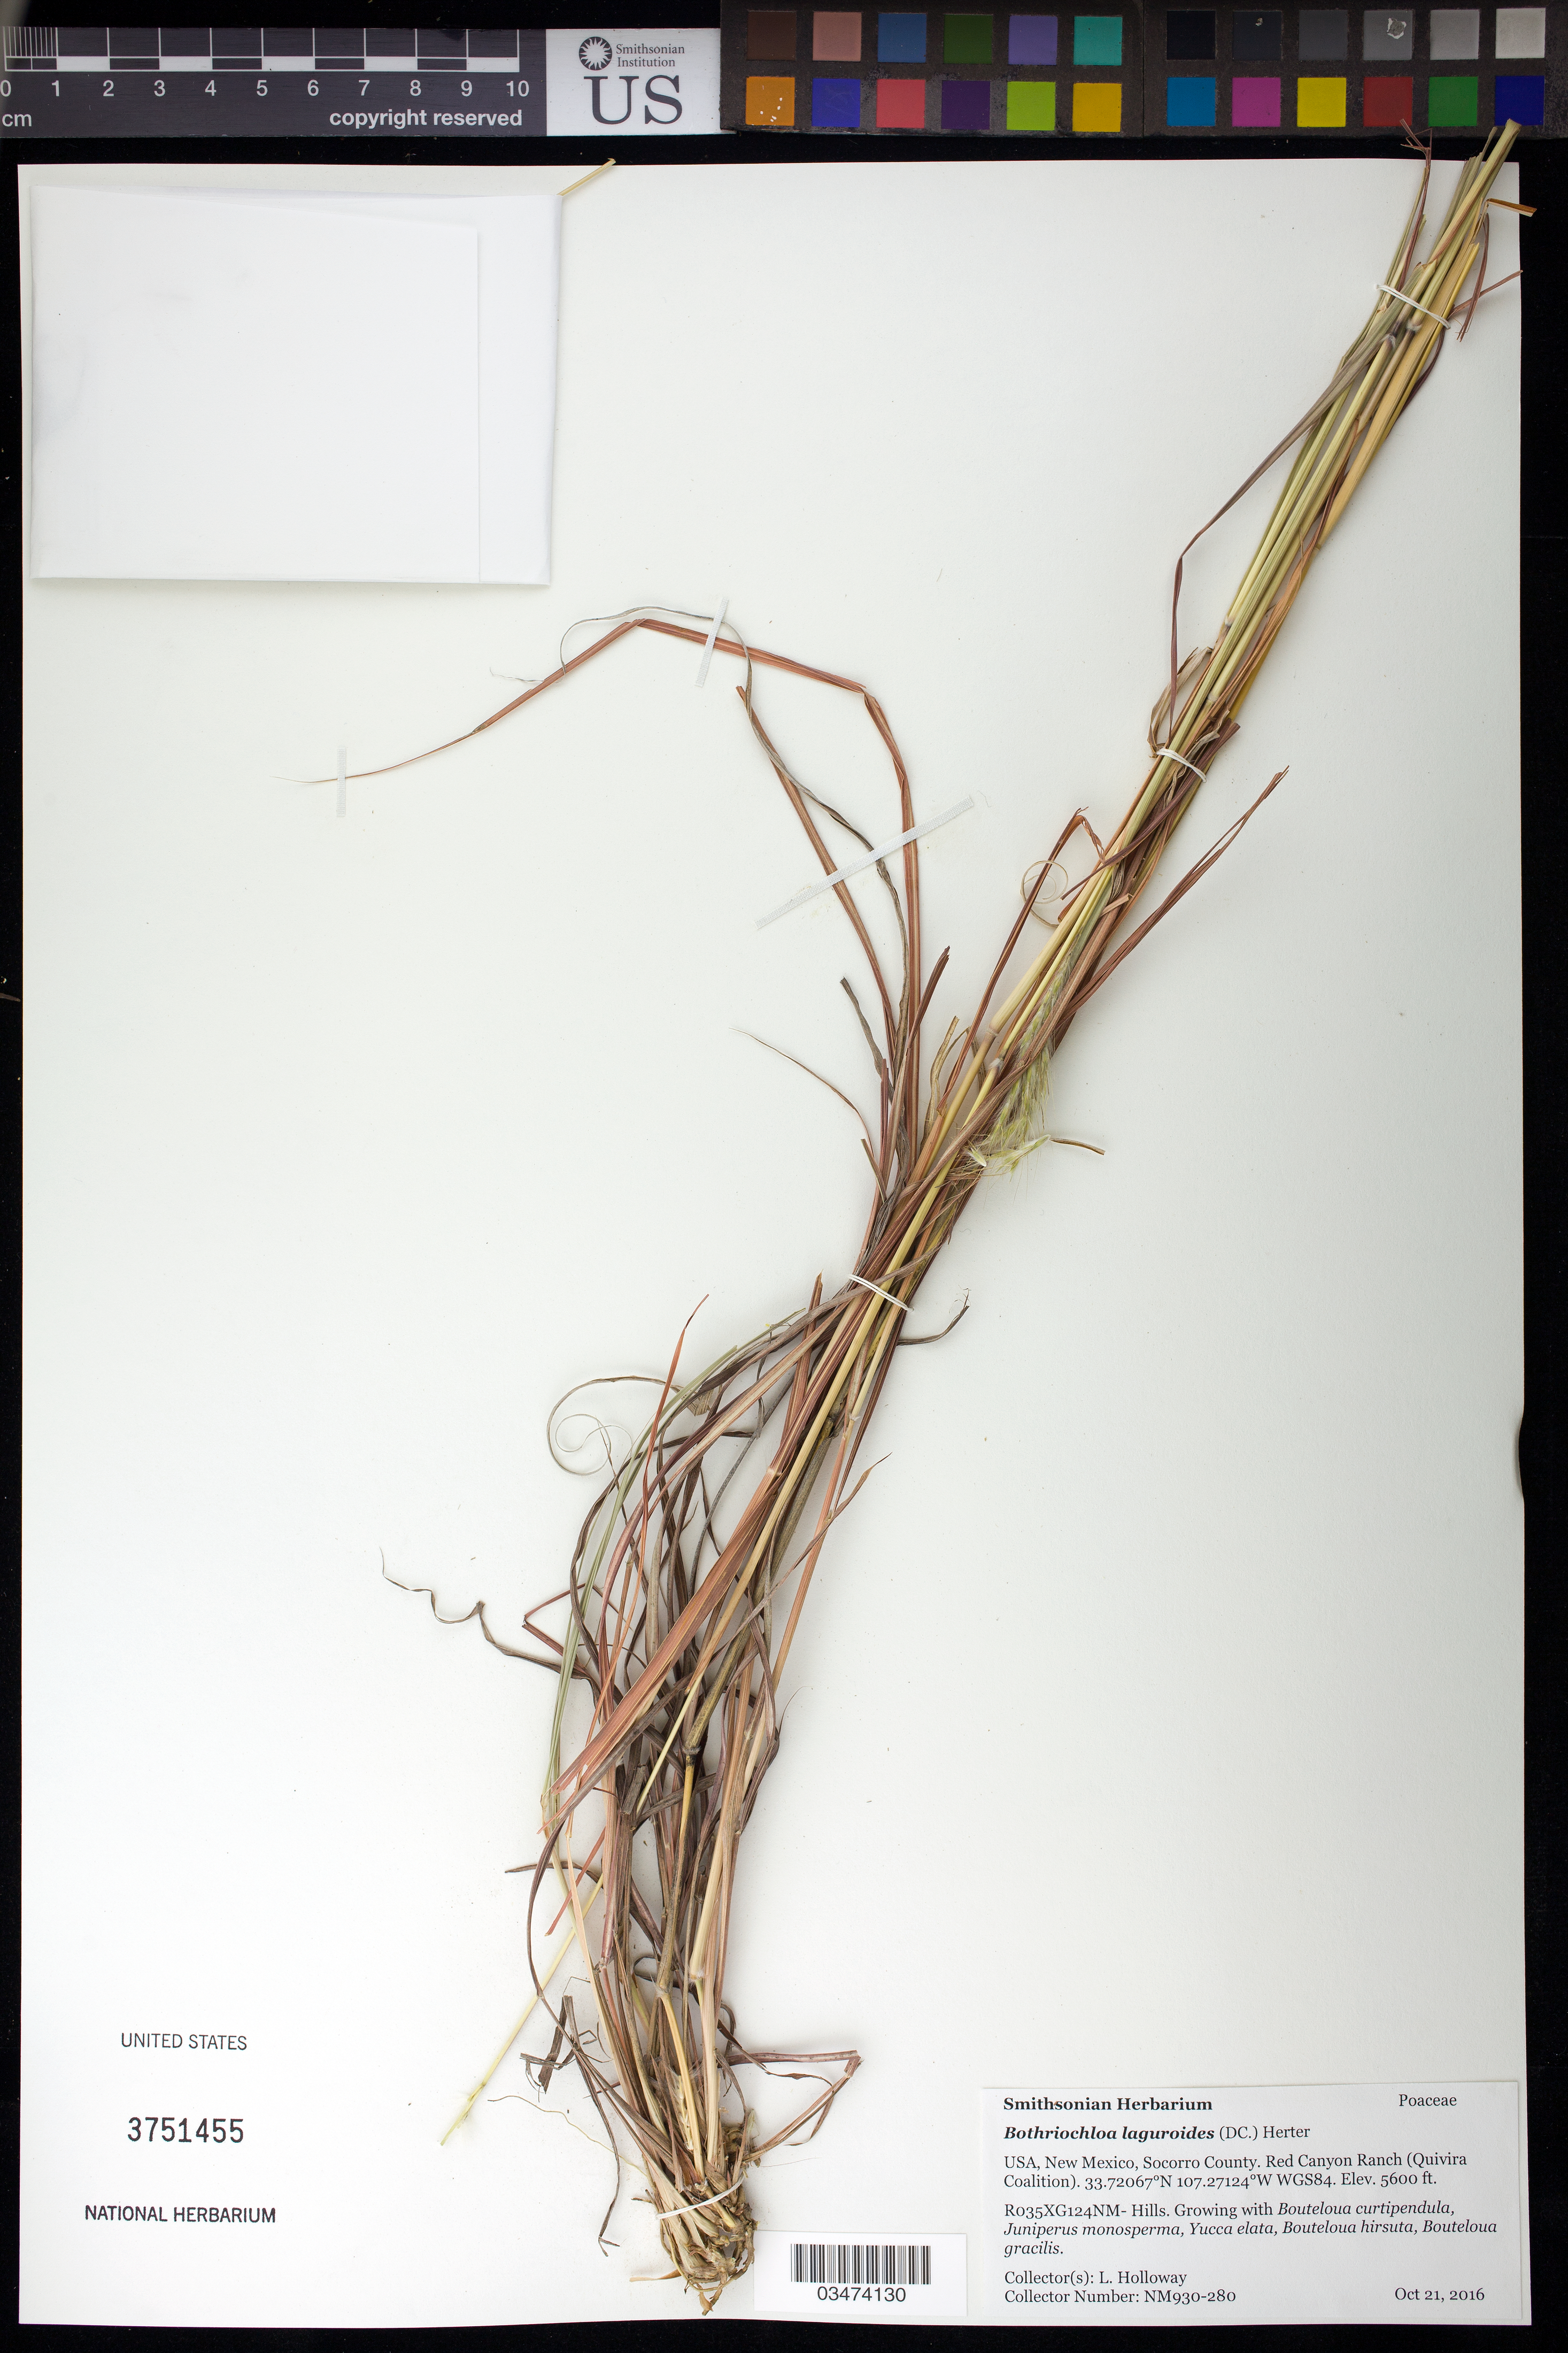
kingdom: Plantae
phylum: Tracheophyta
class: Liliopsida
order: Poales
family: Poaceae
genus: Bothriochloa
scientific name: Bothriochloa laguroides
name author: (DC.) Herter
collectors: L. Holloway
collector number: NM930-280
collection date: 2016-10-21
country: United States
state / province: New Mexico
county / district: Soccoro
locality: Red Canyon Ranch (Quivira Coalition)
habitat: Hills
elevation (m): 1707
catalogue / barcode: US 3751455